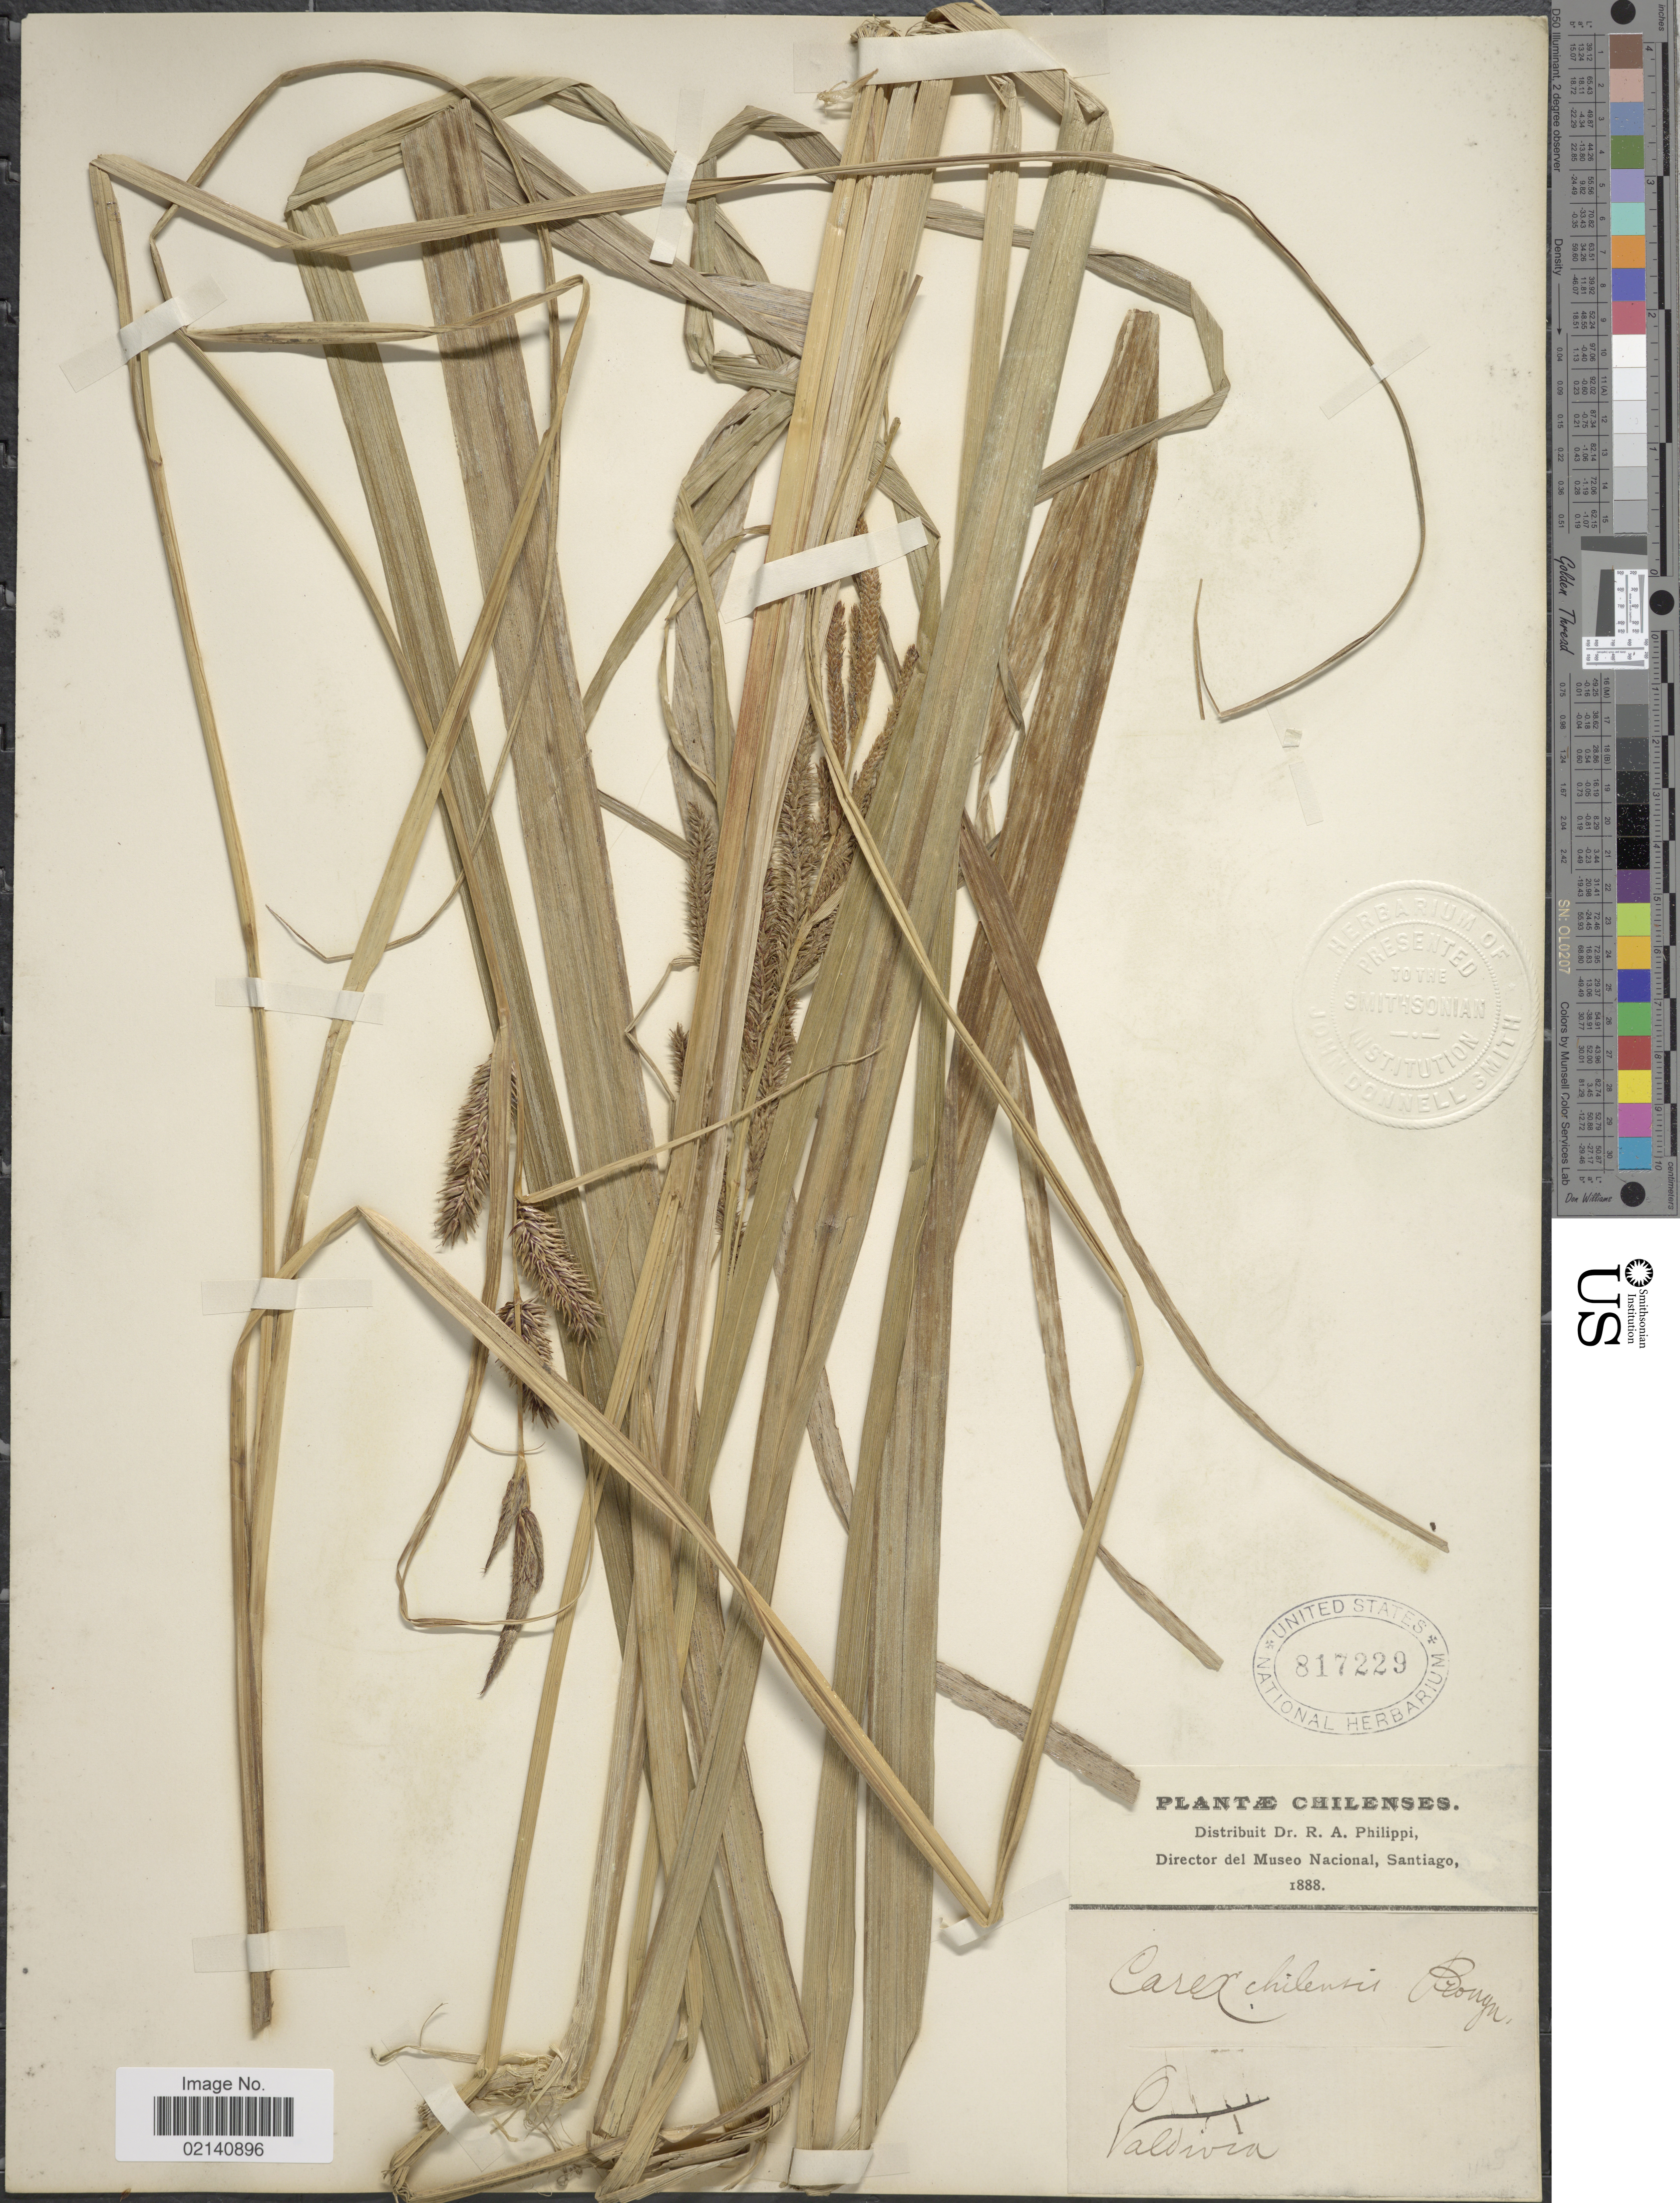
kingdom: Plantae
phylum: Tracheophyta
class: Liliopsida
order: Poales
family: Cyperaceae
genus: Carex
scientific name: Carex chilensis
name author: Brongn.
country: Chile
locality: Valdivia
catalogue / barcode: US 817229